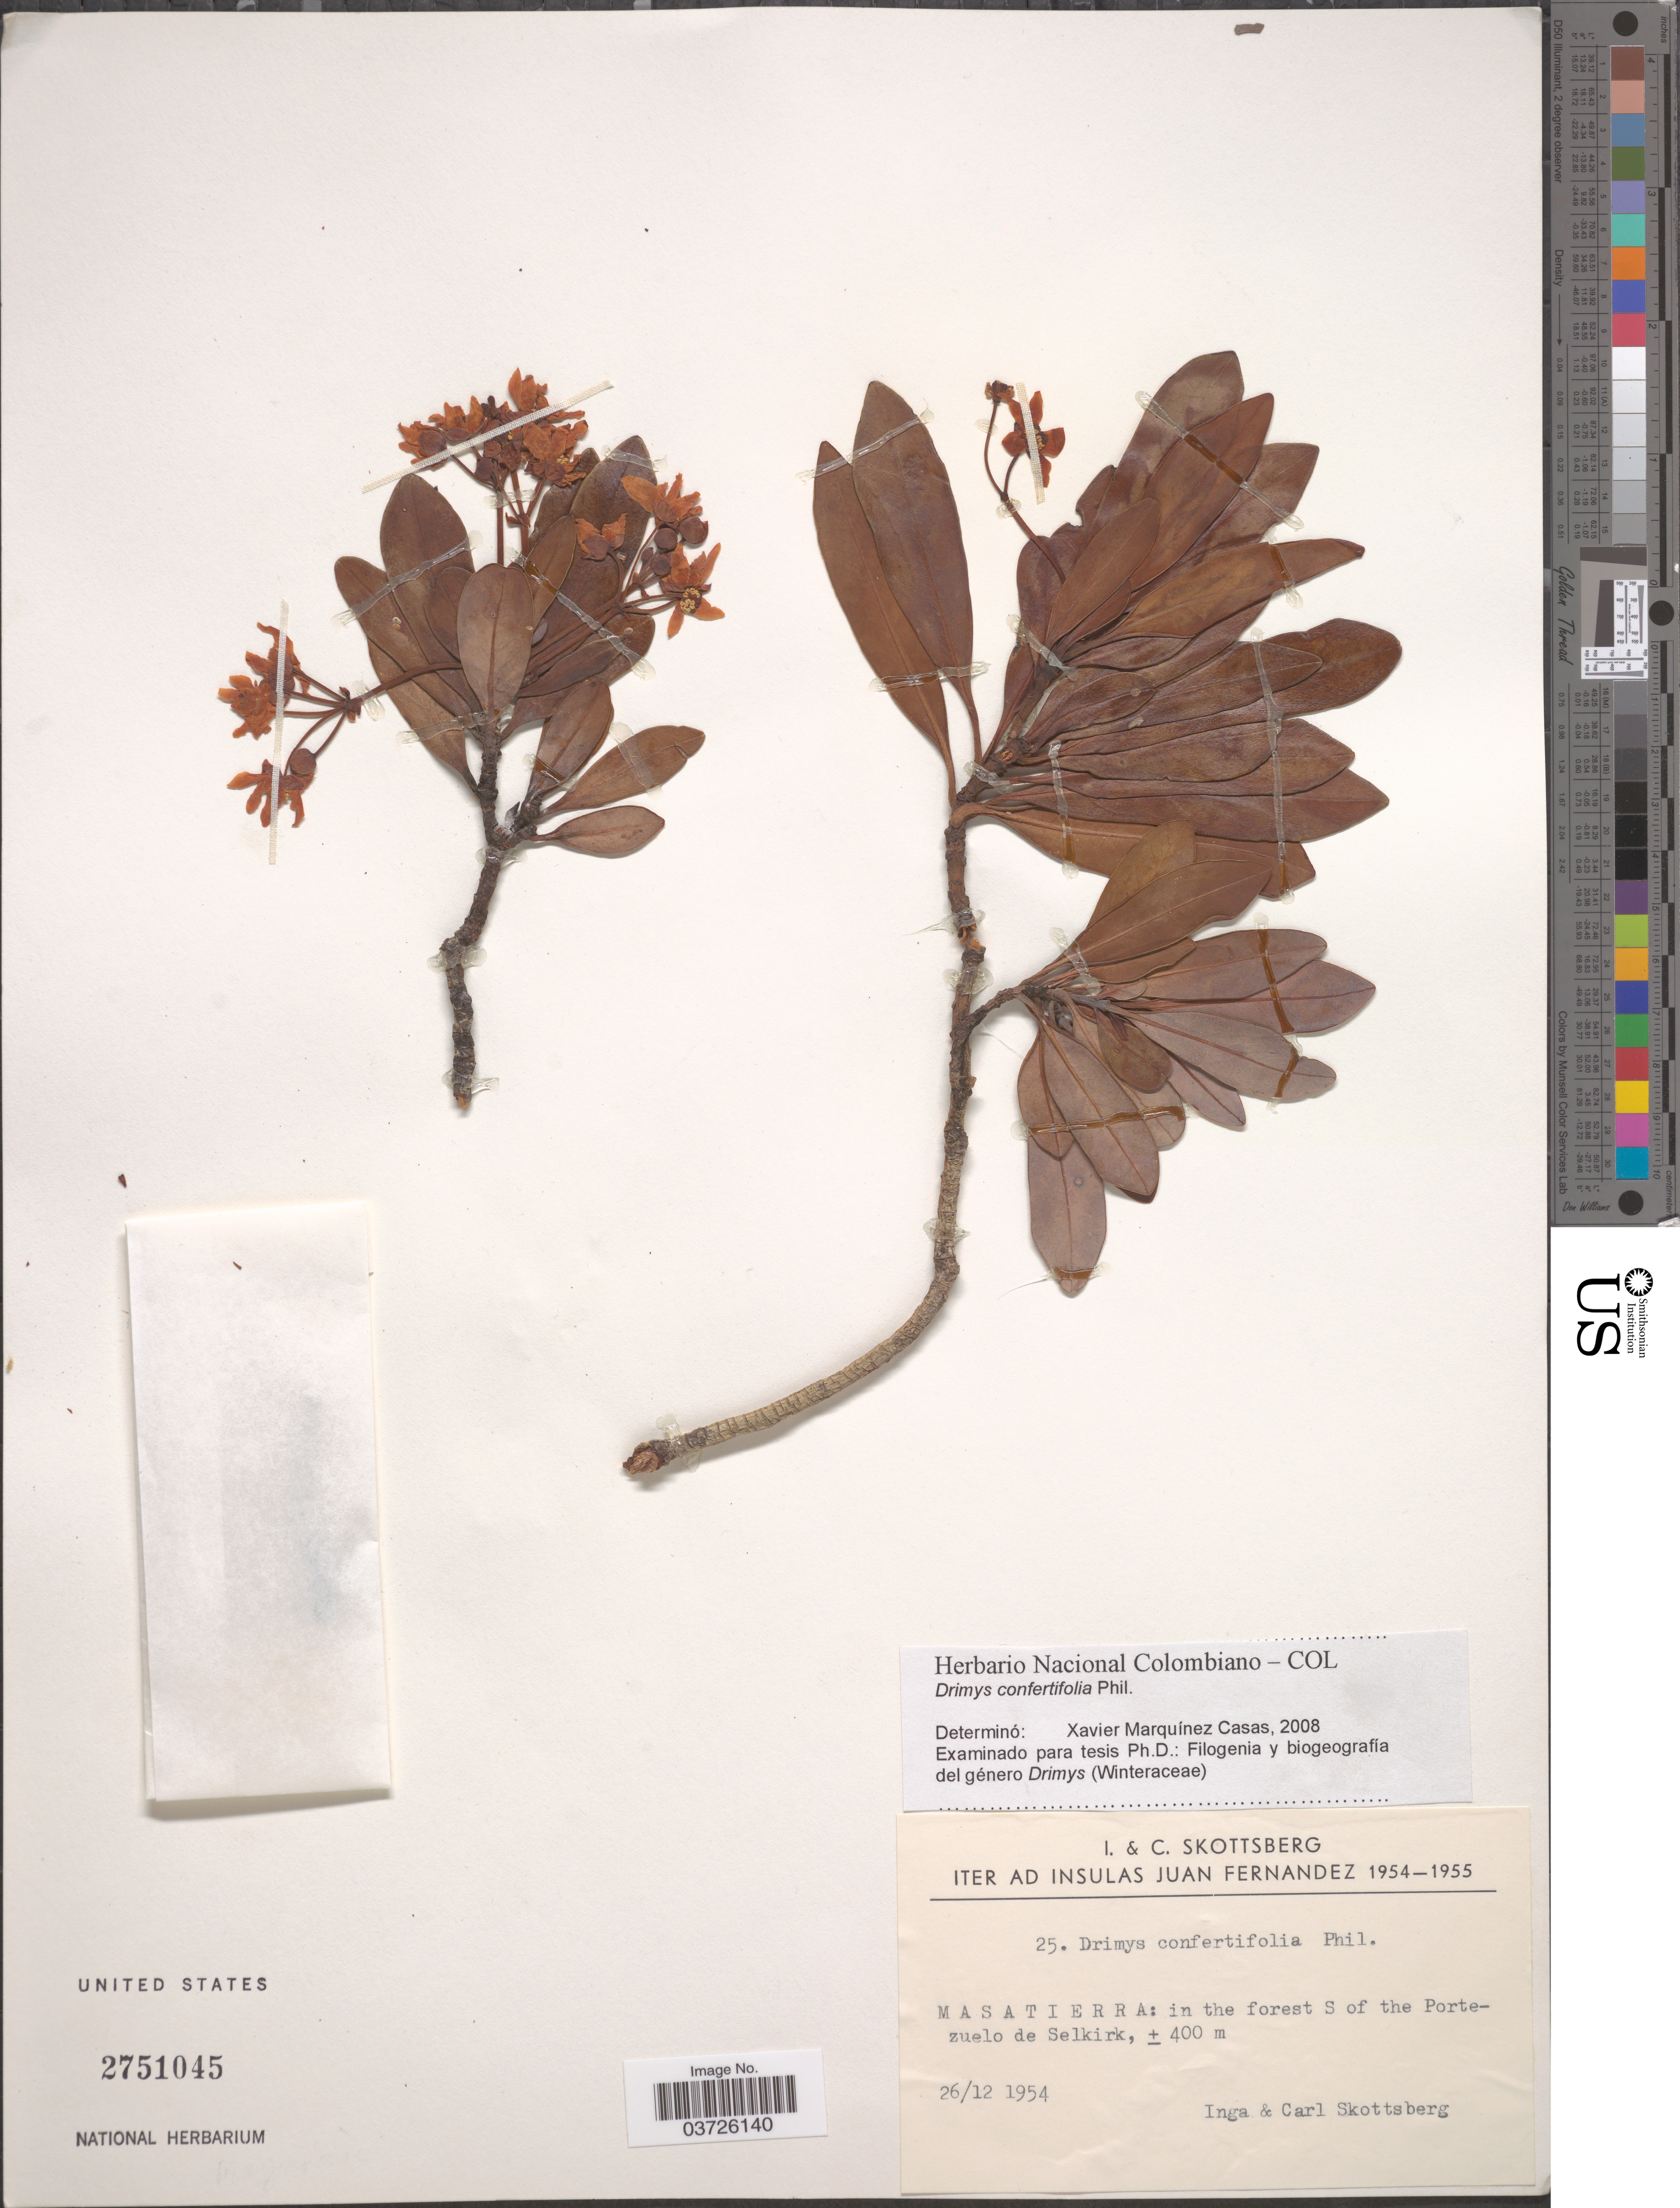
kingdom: Plantae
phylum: Tracheophyta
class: Magnoliopsida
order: Canellales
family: Winteraceae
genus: Drimys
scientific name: Drimys confertifolia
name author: Phil.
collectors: I. Skottsberg & C. Skottsberg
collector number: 25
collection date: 1954-12-26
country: Chile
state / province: Valparaíso (V)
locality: Iter ad Insulas Juan Fernandez. Masatierra: in the forest S of the Portezuelo de Selkirk.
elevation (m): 400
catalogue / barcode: US 2751045